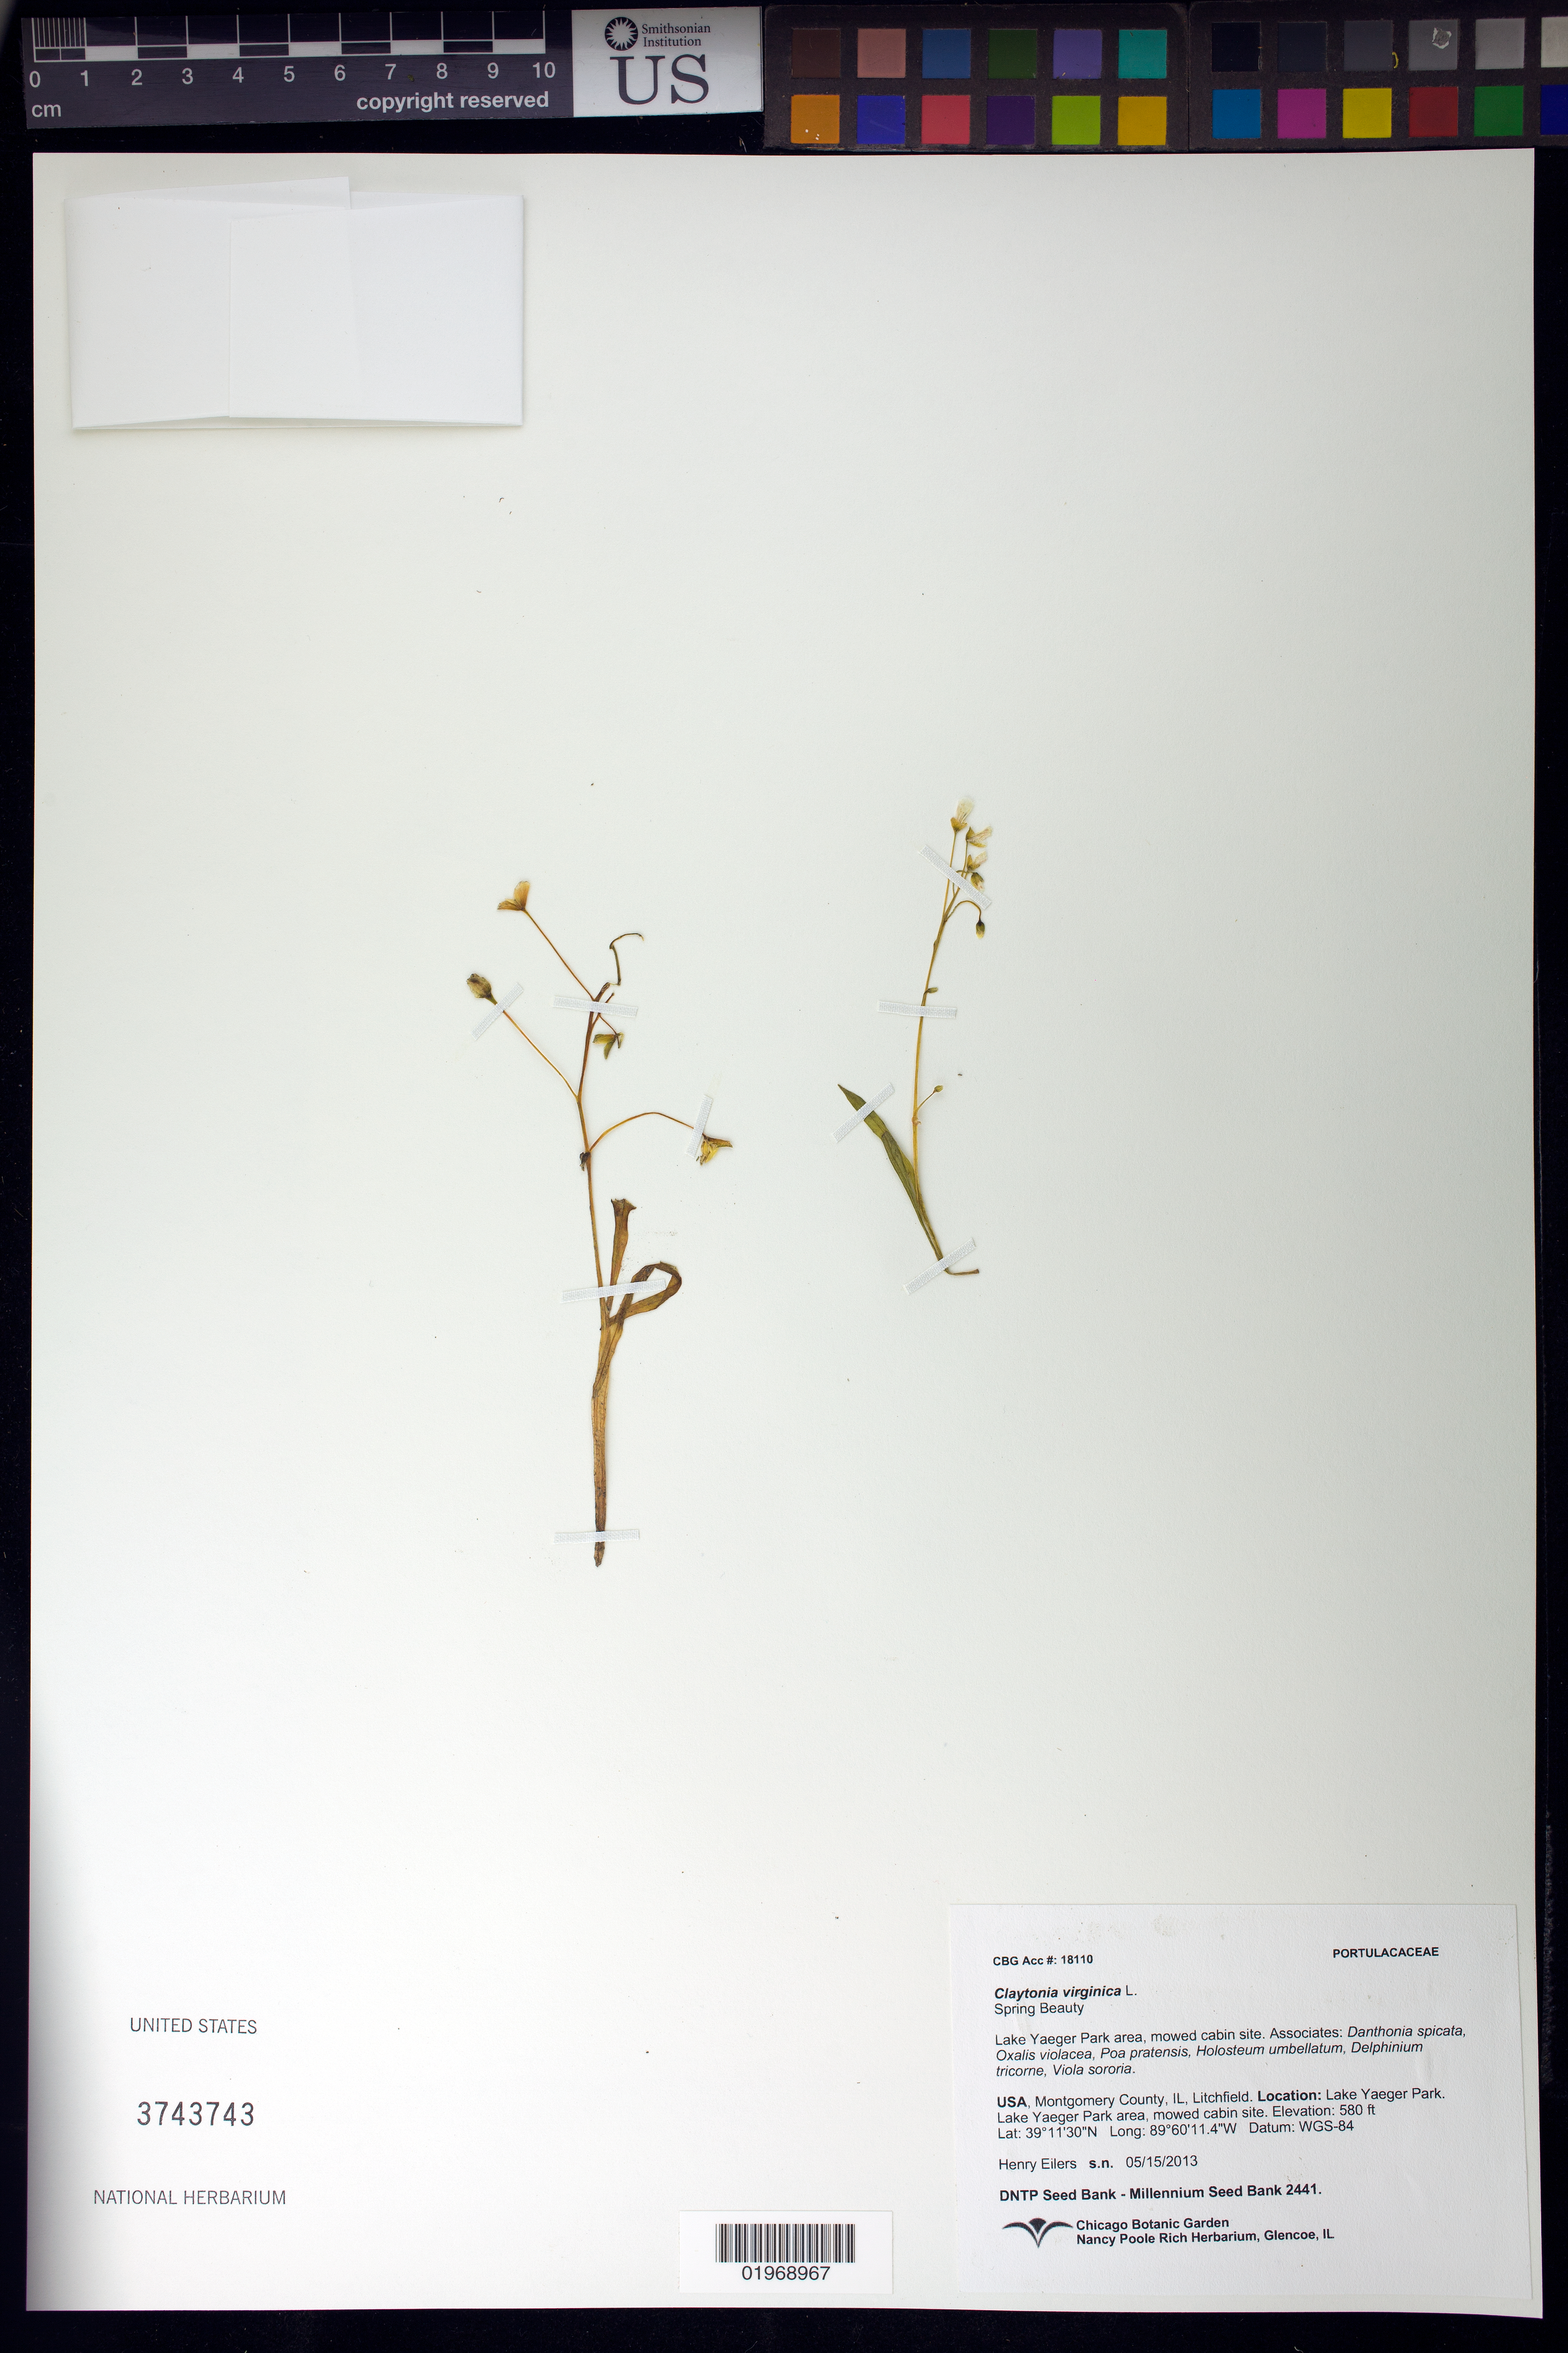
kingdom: Plantae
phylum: Tracheophyta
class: Magnoliopsida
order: Caryophyllales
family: Montiaceae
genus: Claytonia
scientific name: Claytonia virginica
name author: L.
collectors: H. Eilers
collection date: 2013-05-15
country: United States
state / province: Illinois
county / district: Montgomery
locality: Litchfield, Lake Yaeger Park area, mowed cabin site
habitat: mowed site.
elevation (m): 177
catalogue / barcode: US 3743743